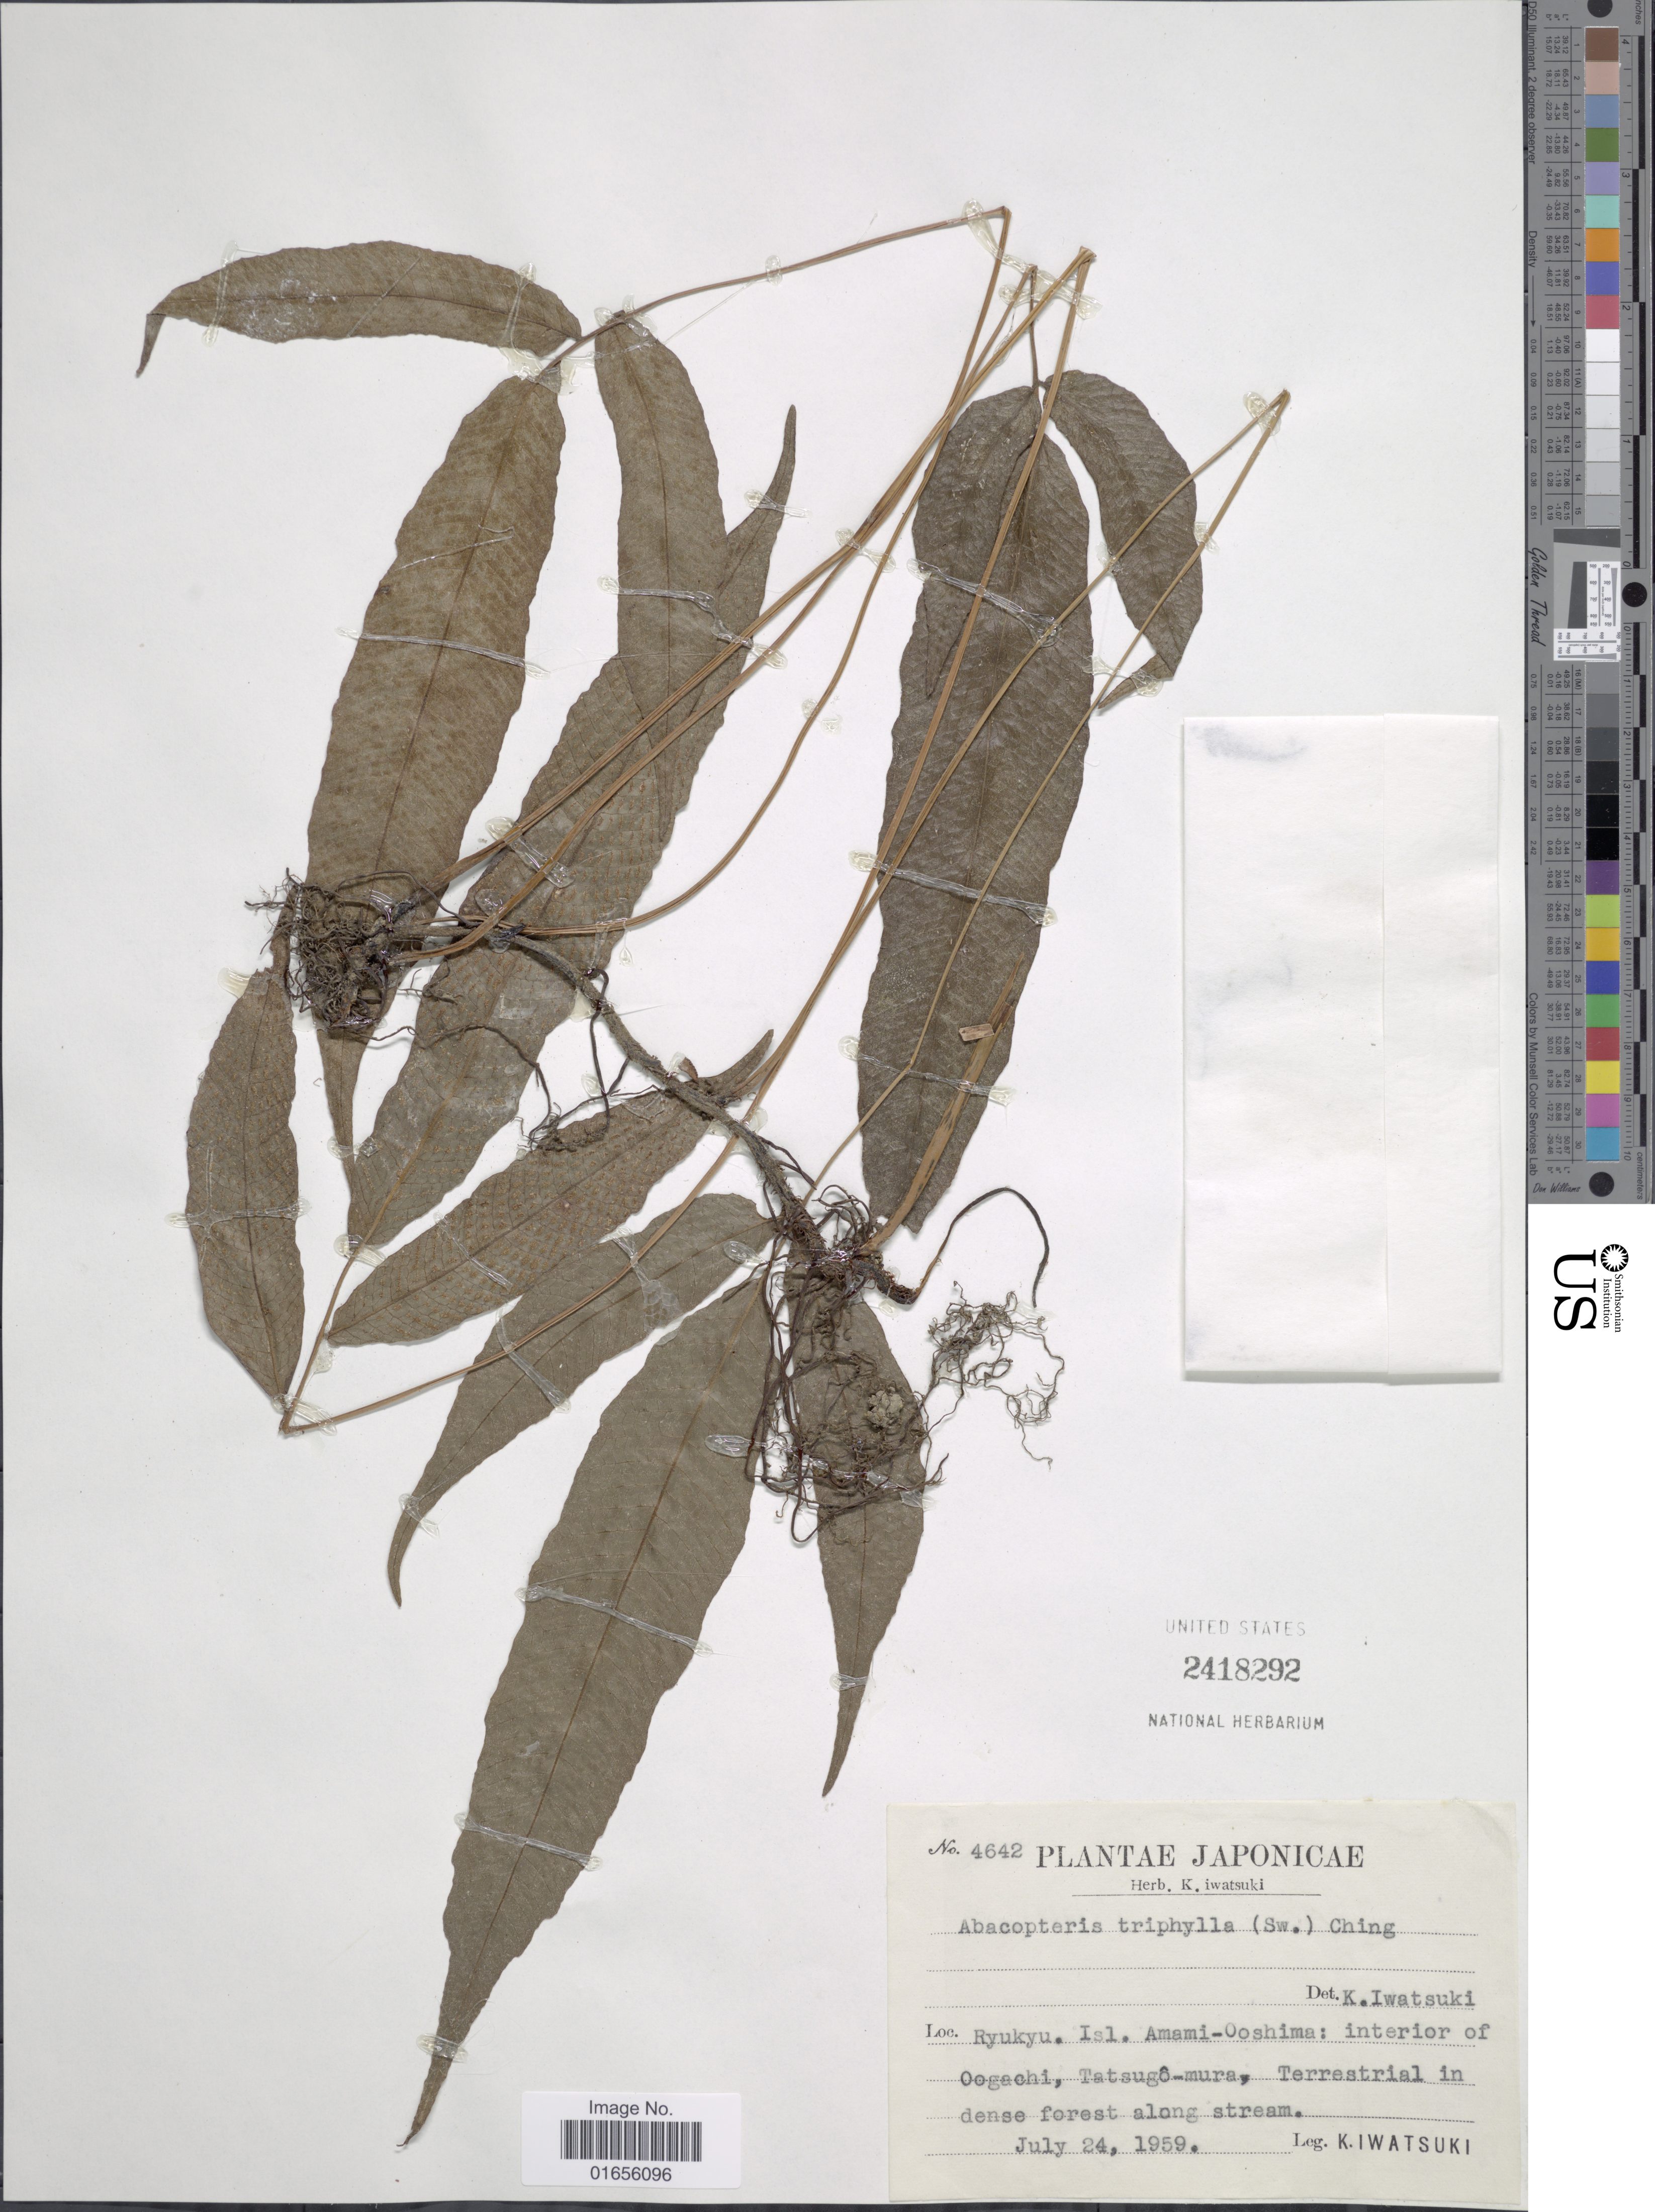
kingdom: Plantae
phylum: Tracheophyta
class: Polypodiopsida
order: Polypodiales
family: Thelypteridaceae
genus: Pronephrium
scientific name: Pronephrium triphyllum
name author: (Sw.) Holttum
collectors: K. Iwatsuki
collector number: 4642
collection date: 1959-07-24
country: Japan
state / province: Okinawa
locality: Ryukyu. Isl. Amami - Ooshima: interior of Oogachi, Tatsugo - mura, Terrestrial in dense forest along stream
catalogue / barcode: US 2418292